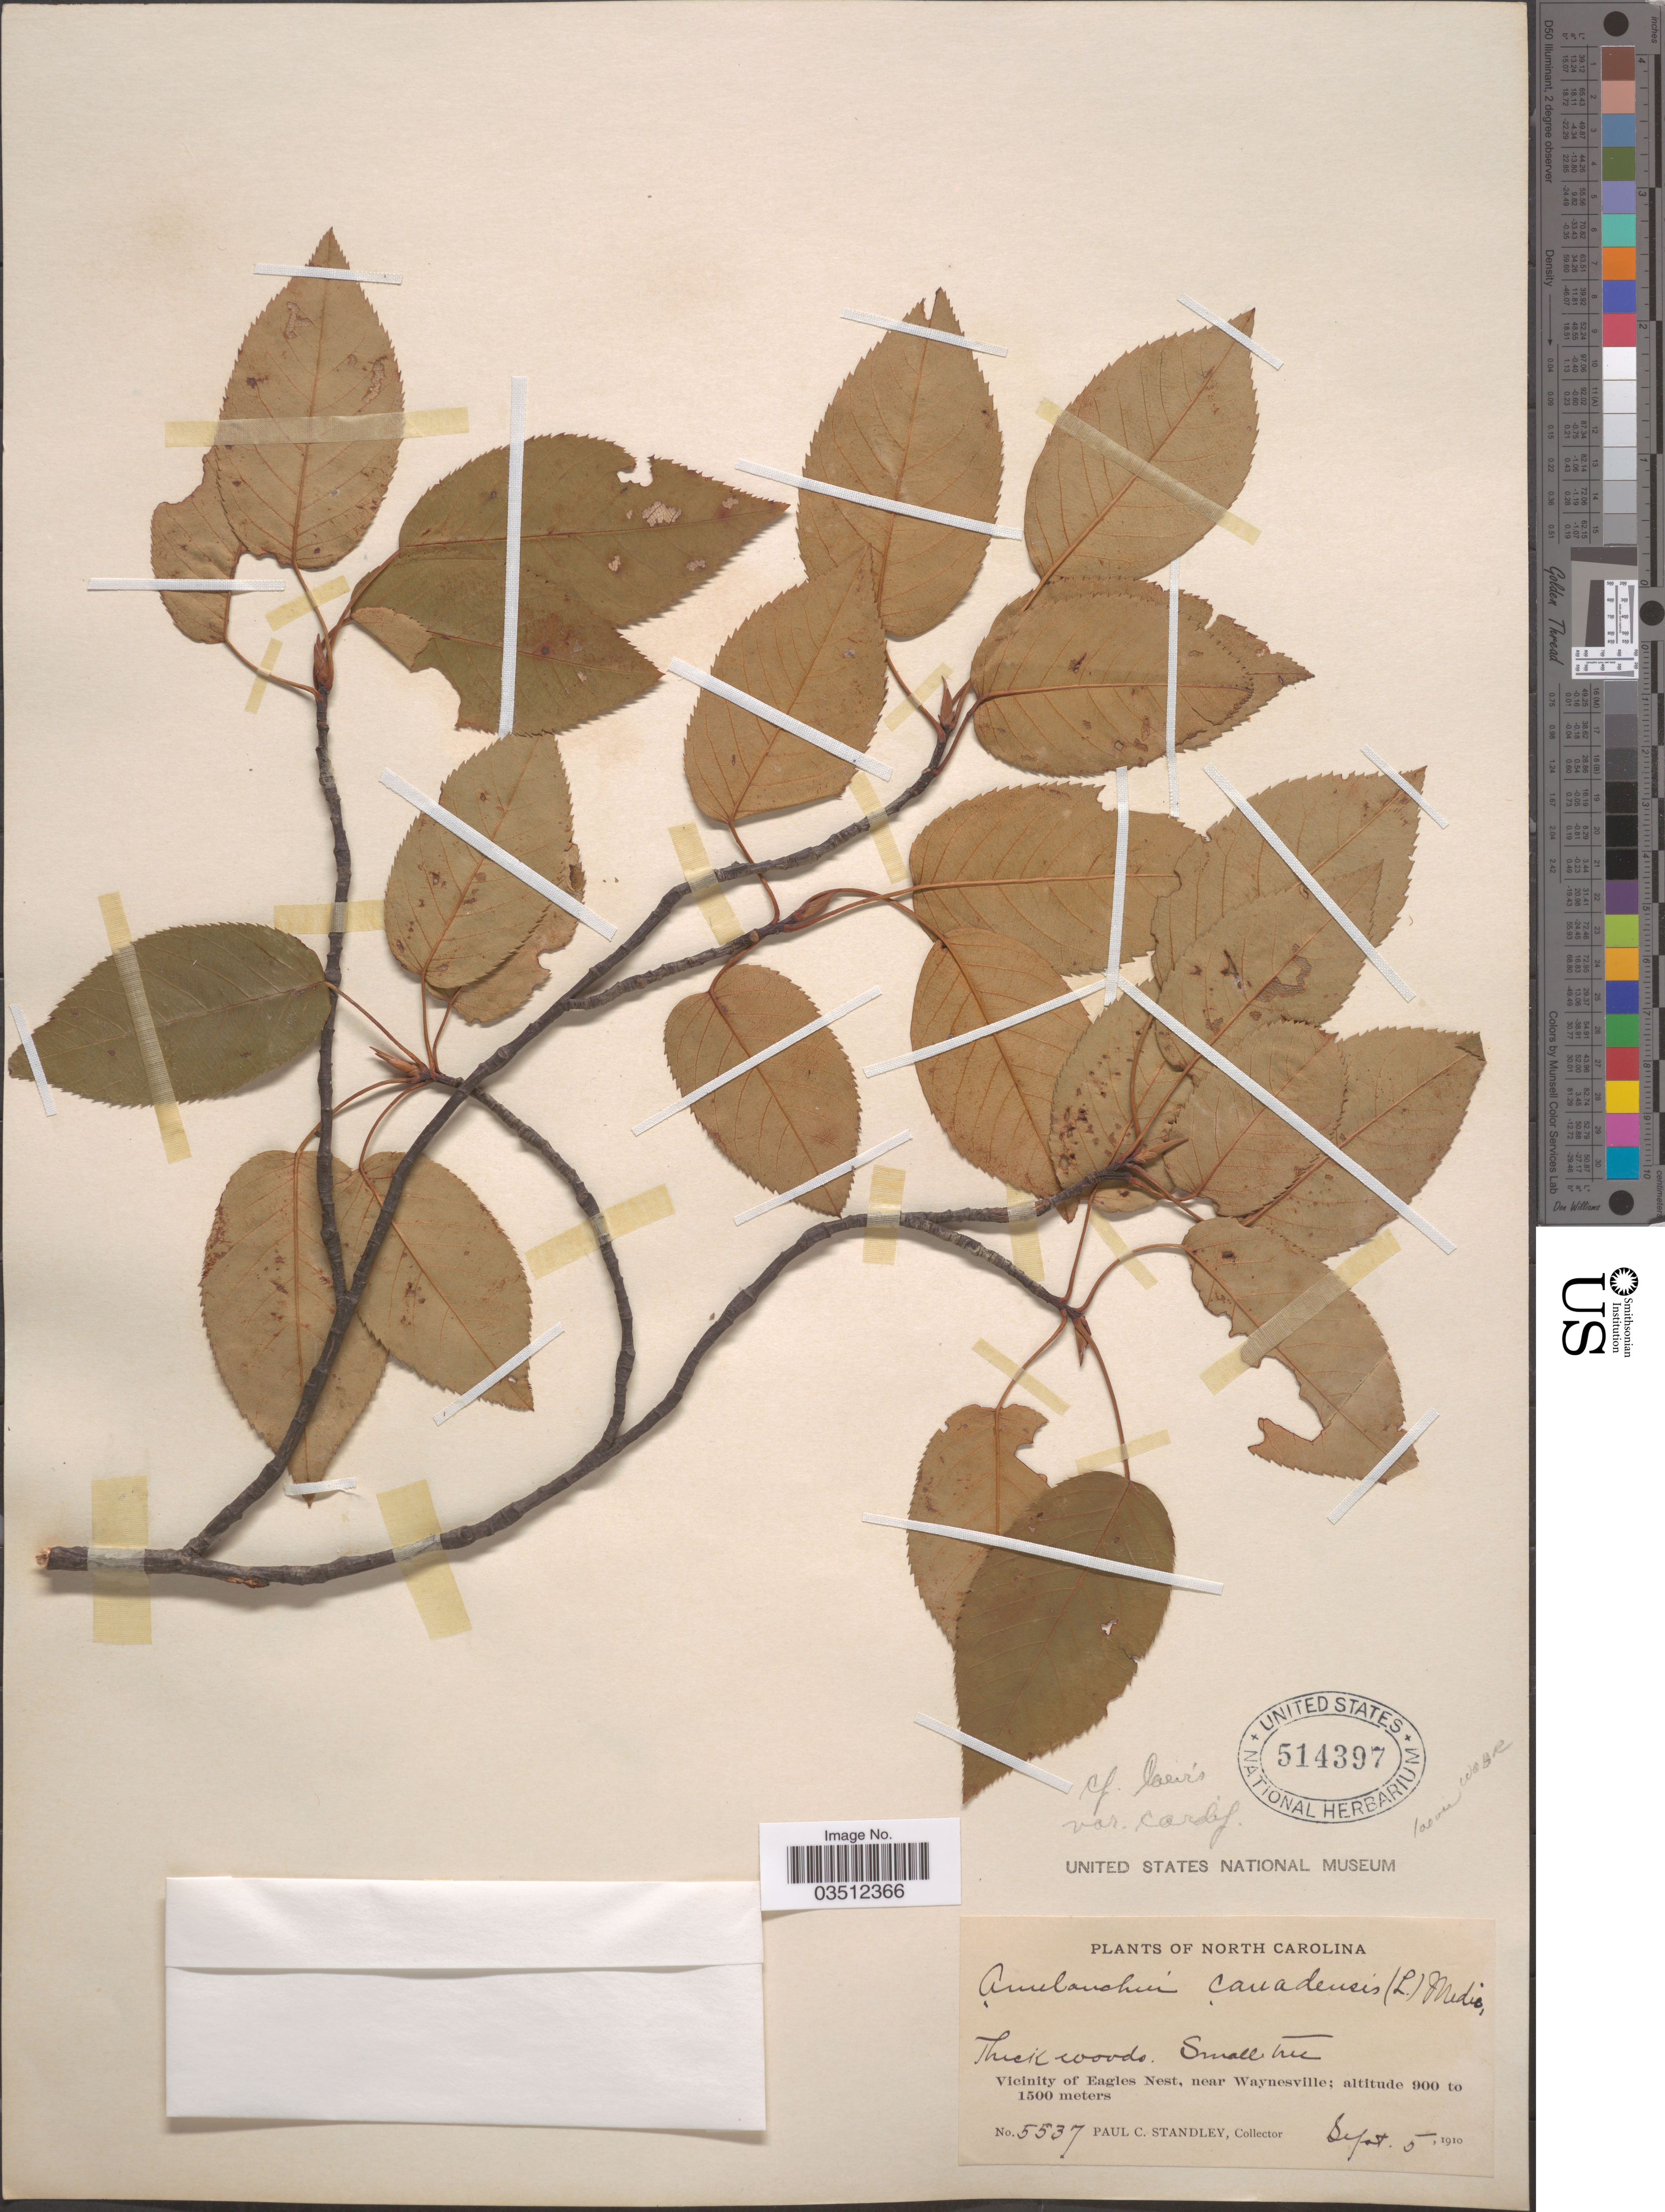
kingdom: Plantae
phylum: Tracheophyta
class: Magnoliopsida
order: Rosales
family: Rosaceae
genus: Amelanchier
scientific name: Amelanchier laevis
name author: Wiegand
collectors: P. C. Standley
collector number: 5537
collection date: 1910-09-05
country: United States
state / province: North Carolina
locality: Vicinity of Eagles Nest, near Waynesville.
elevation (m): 900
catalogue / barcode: US 514397